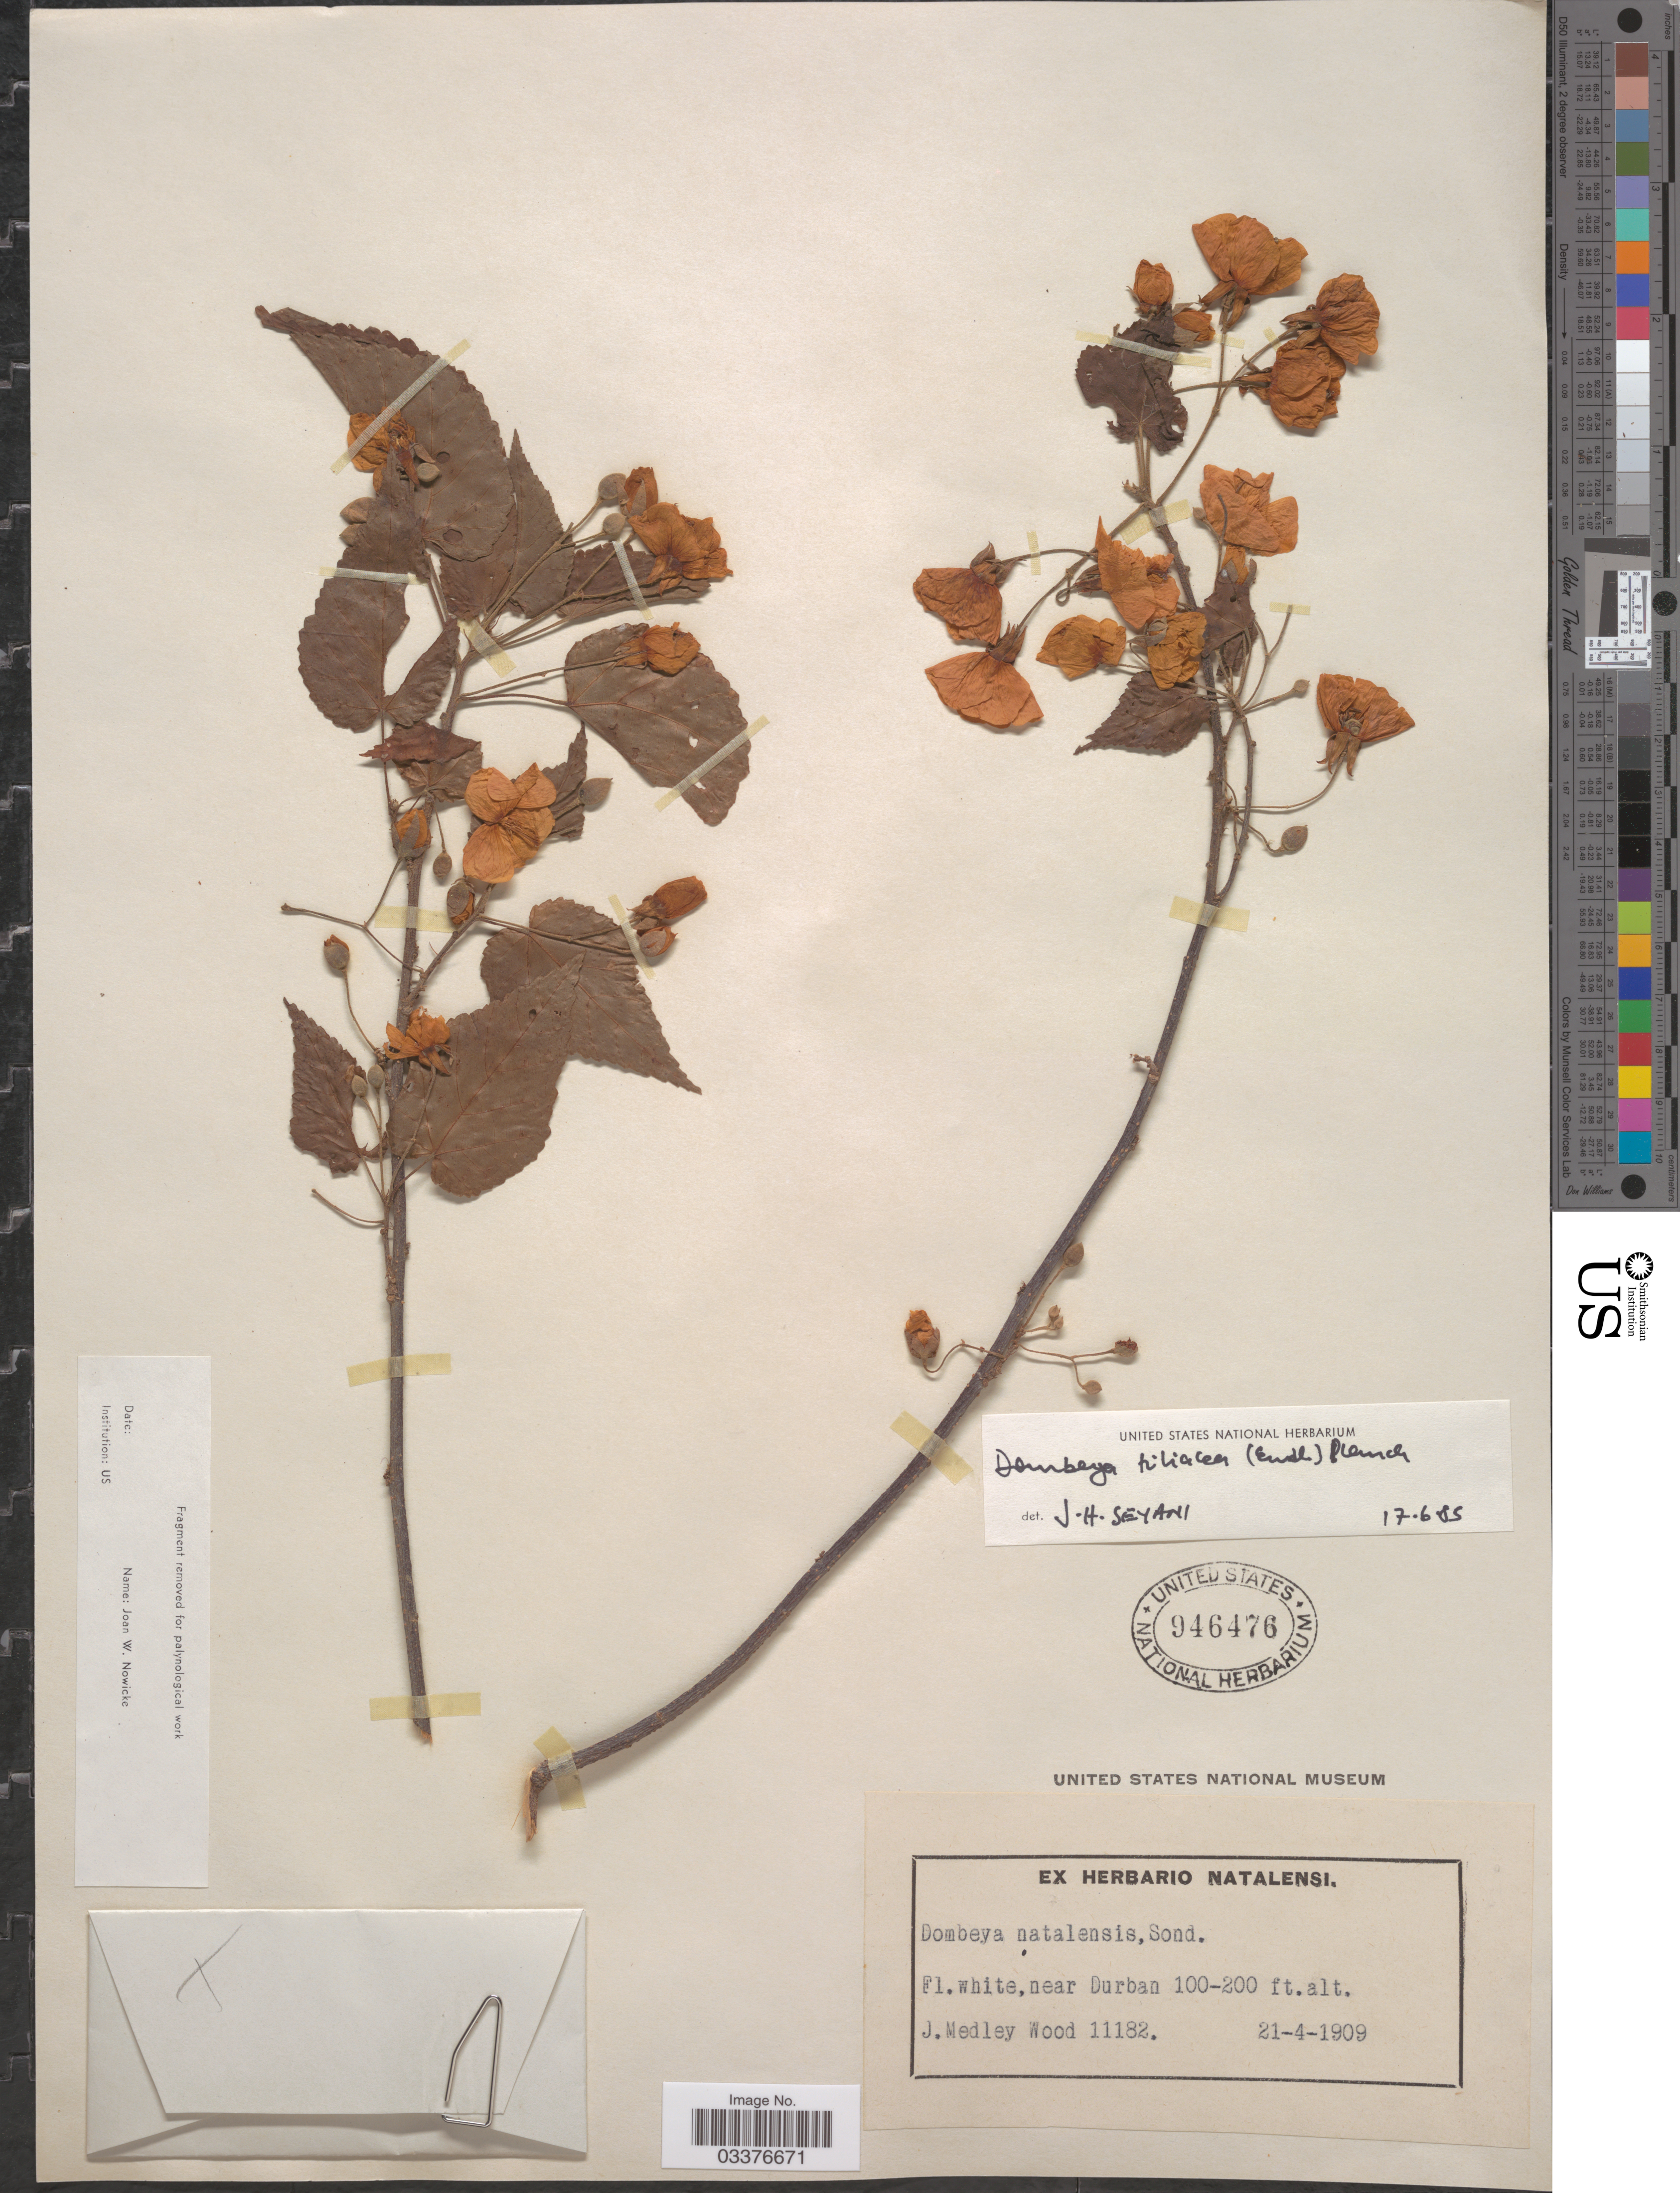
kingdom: Plantae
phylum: Tracheophyta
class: Magnoliopsida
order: Malvales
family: Malvaceae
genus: Dombeya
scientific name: Dombeya tiliacea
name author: (Endl.) Planch.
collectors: J. M. Wood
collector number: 11182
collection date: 1909-04-21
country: South Africa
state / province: KwaZulu-Natal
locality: Near Durban.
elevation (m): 30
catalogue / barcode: US 946476